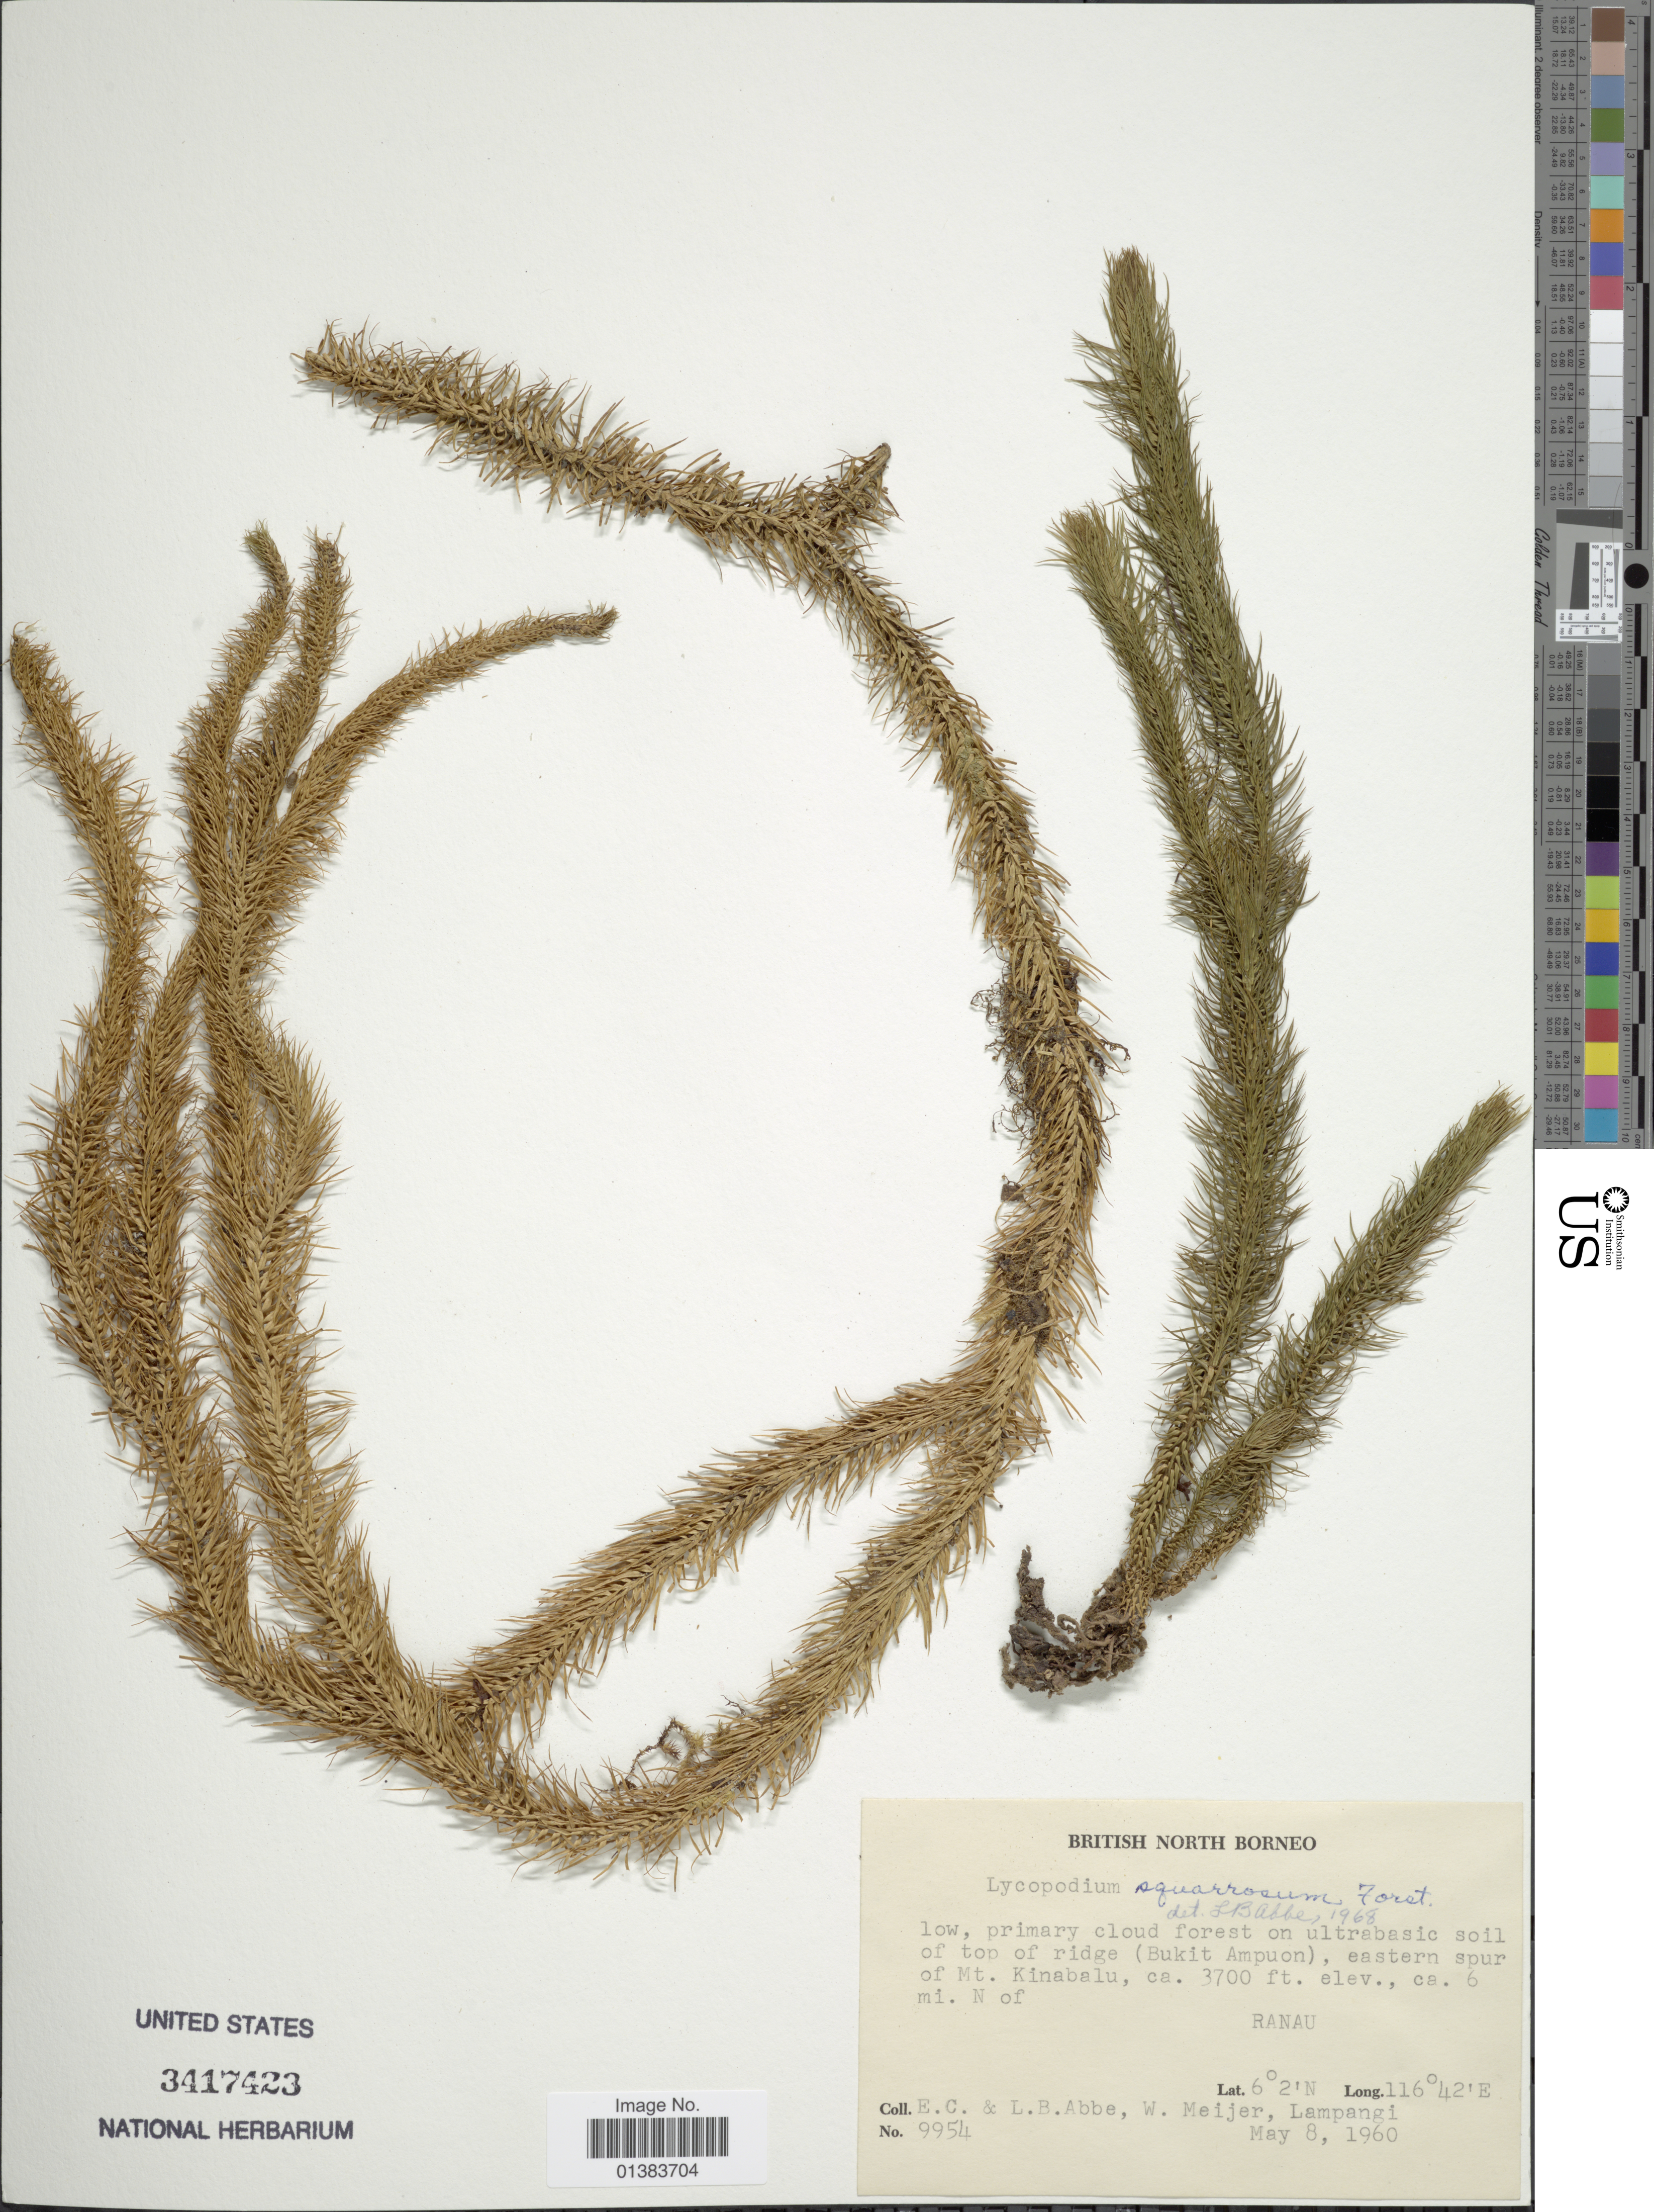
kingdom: Plantae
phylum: Tracheophyta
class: Lycopodiopsida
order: Lycopodiales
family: Lycopodiaceae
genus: Phlegmariurus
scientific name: Phlegmariurus squarrosus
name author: (G. Forst.) Á. Löve & D. Löve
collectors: E. C. Abbe, L. B. Abbe, W. Meijer & Lampangi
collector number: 9954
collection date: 1960-05-08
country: Malaysia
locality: British North Borneo, primary cloud forest on ultrabasic soil of top of ridge (Bukit Ampuon), eastern spur of Mt. Kinabalu, Ranau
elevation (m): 1128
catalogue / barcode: US 3417423